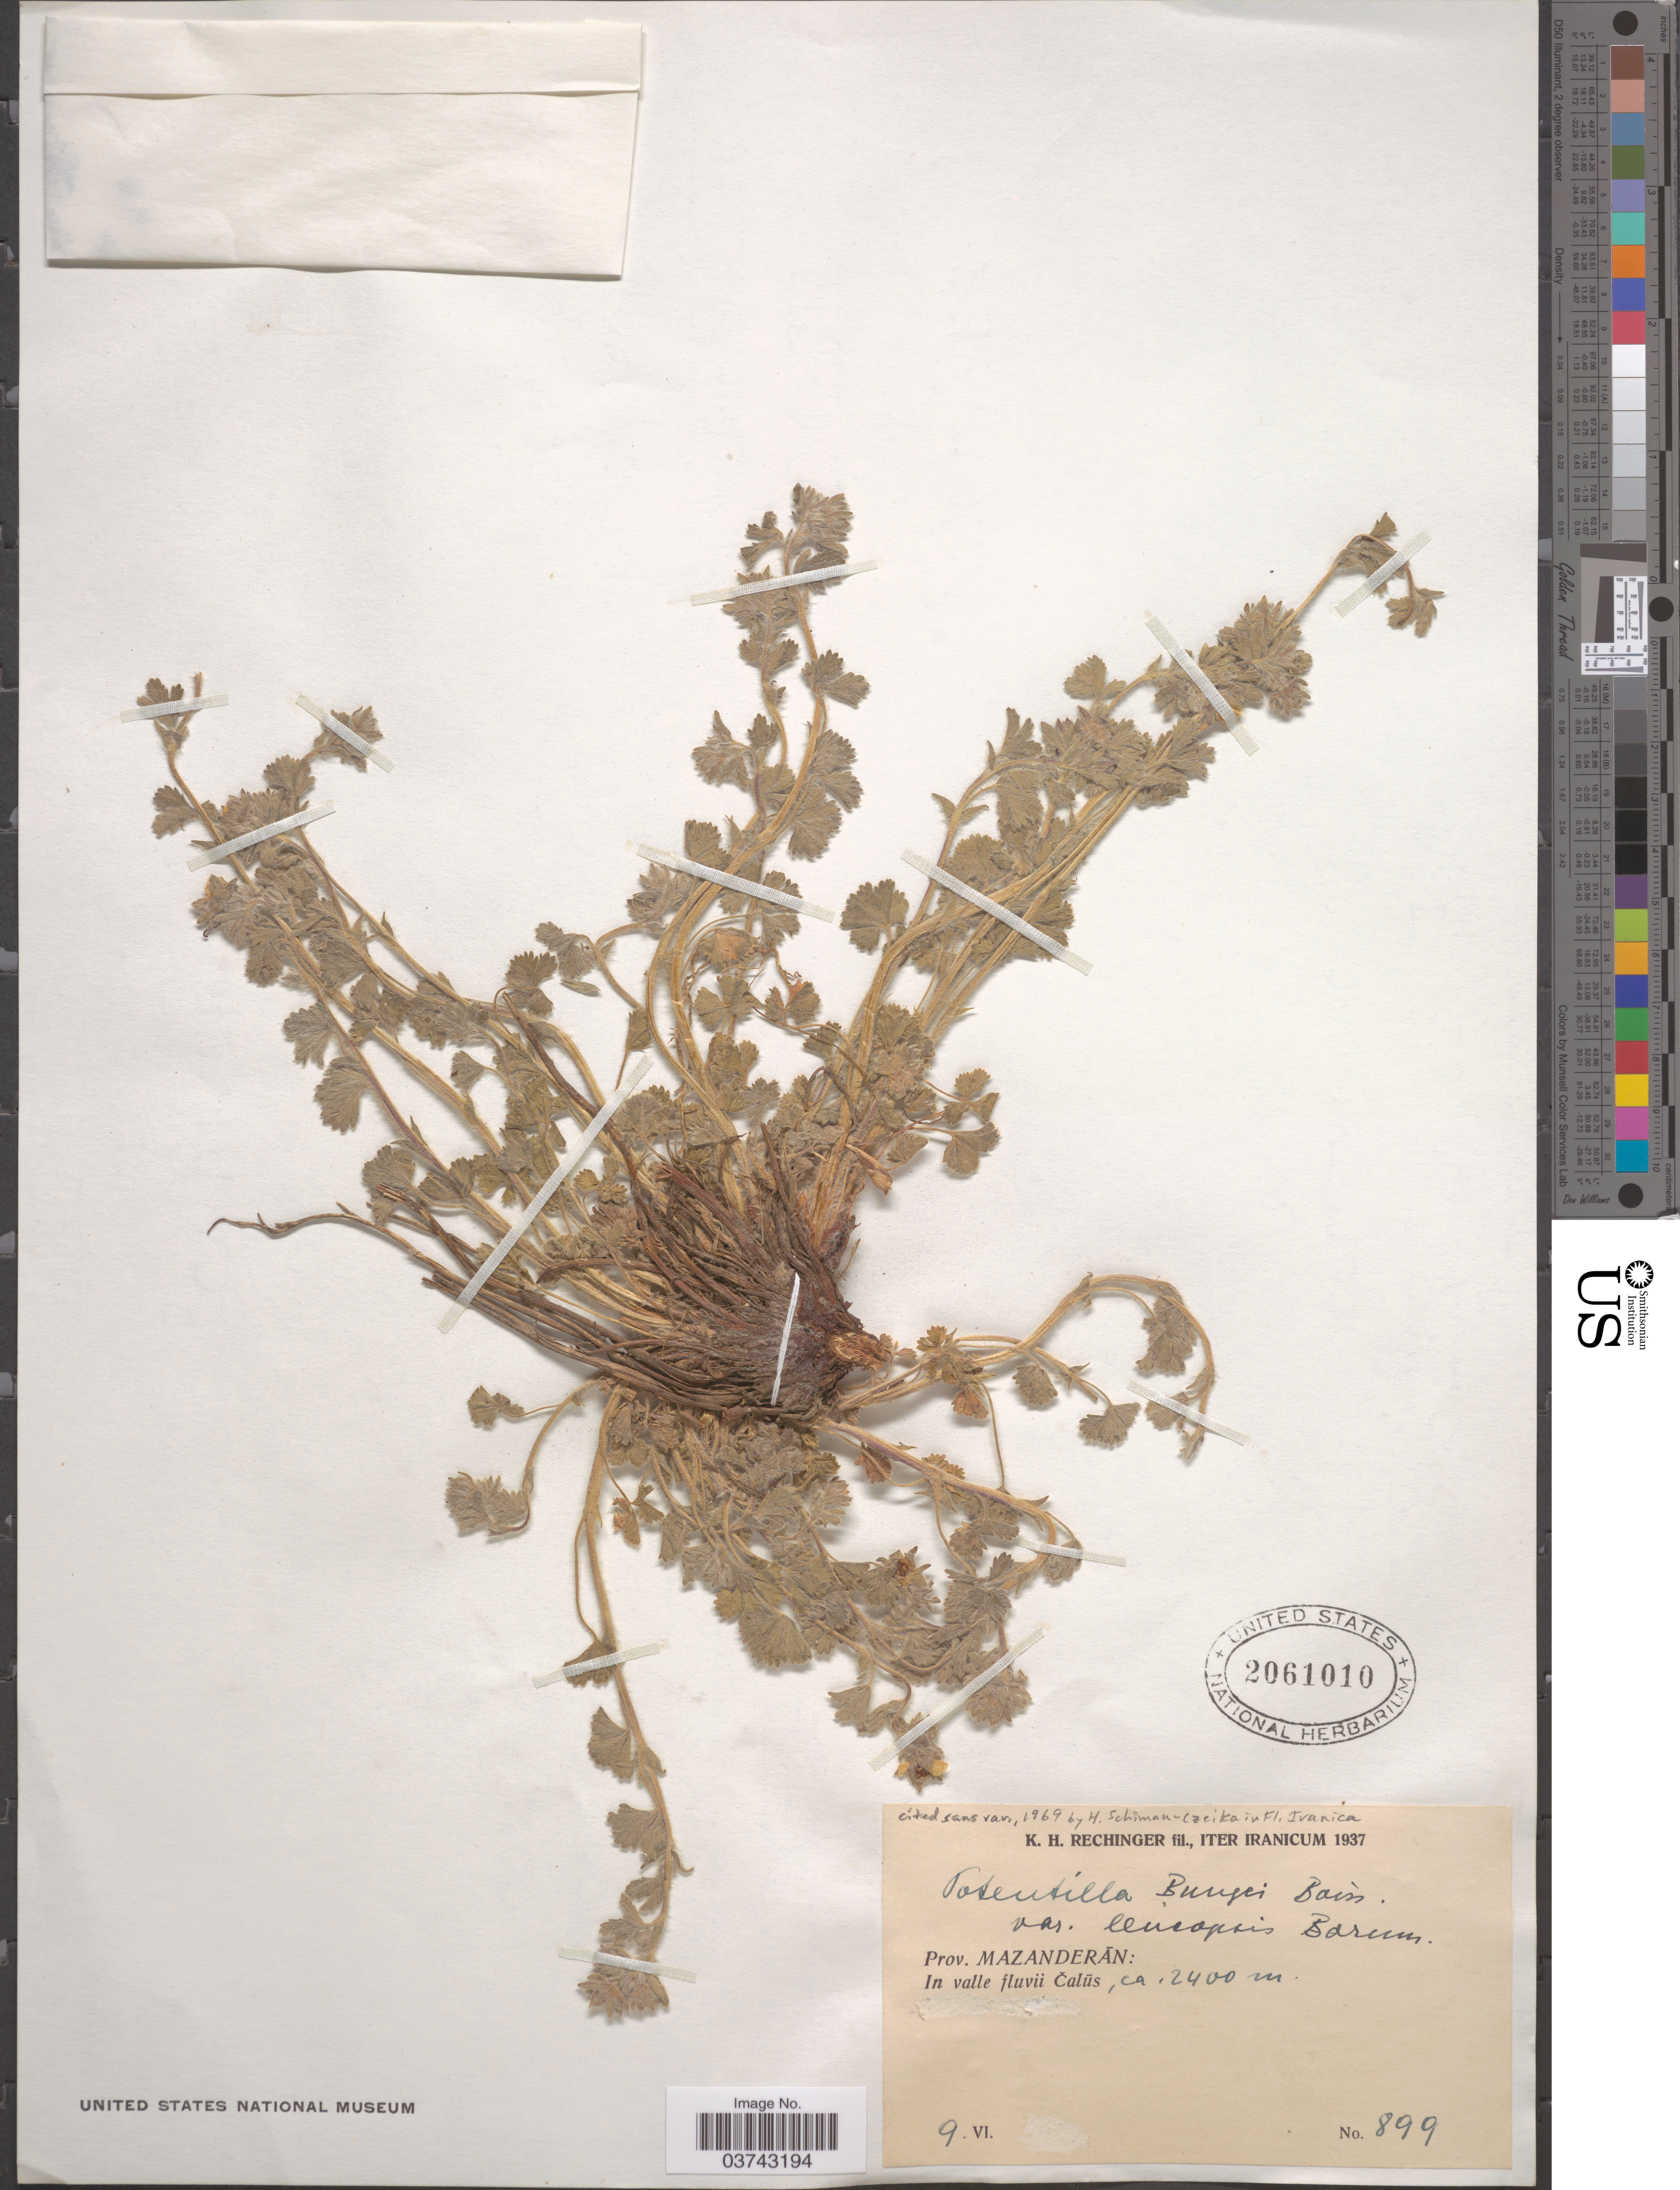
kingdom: Plantae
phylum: Tracheophyta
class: Magnoliopsida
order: Rosales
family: Rosaceae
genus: Potentilla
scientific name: Potentilla bungei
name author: Boiss.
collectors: K. H. Rechinger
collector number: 899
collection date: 1937-06-09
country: Iran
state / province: Mazandaran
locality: Prov. Mazanderan: In valle fluvii Calus.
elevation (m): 2400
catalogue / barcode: US 2061010